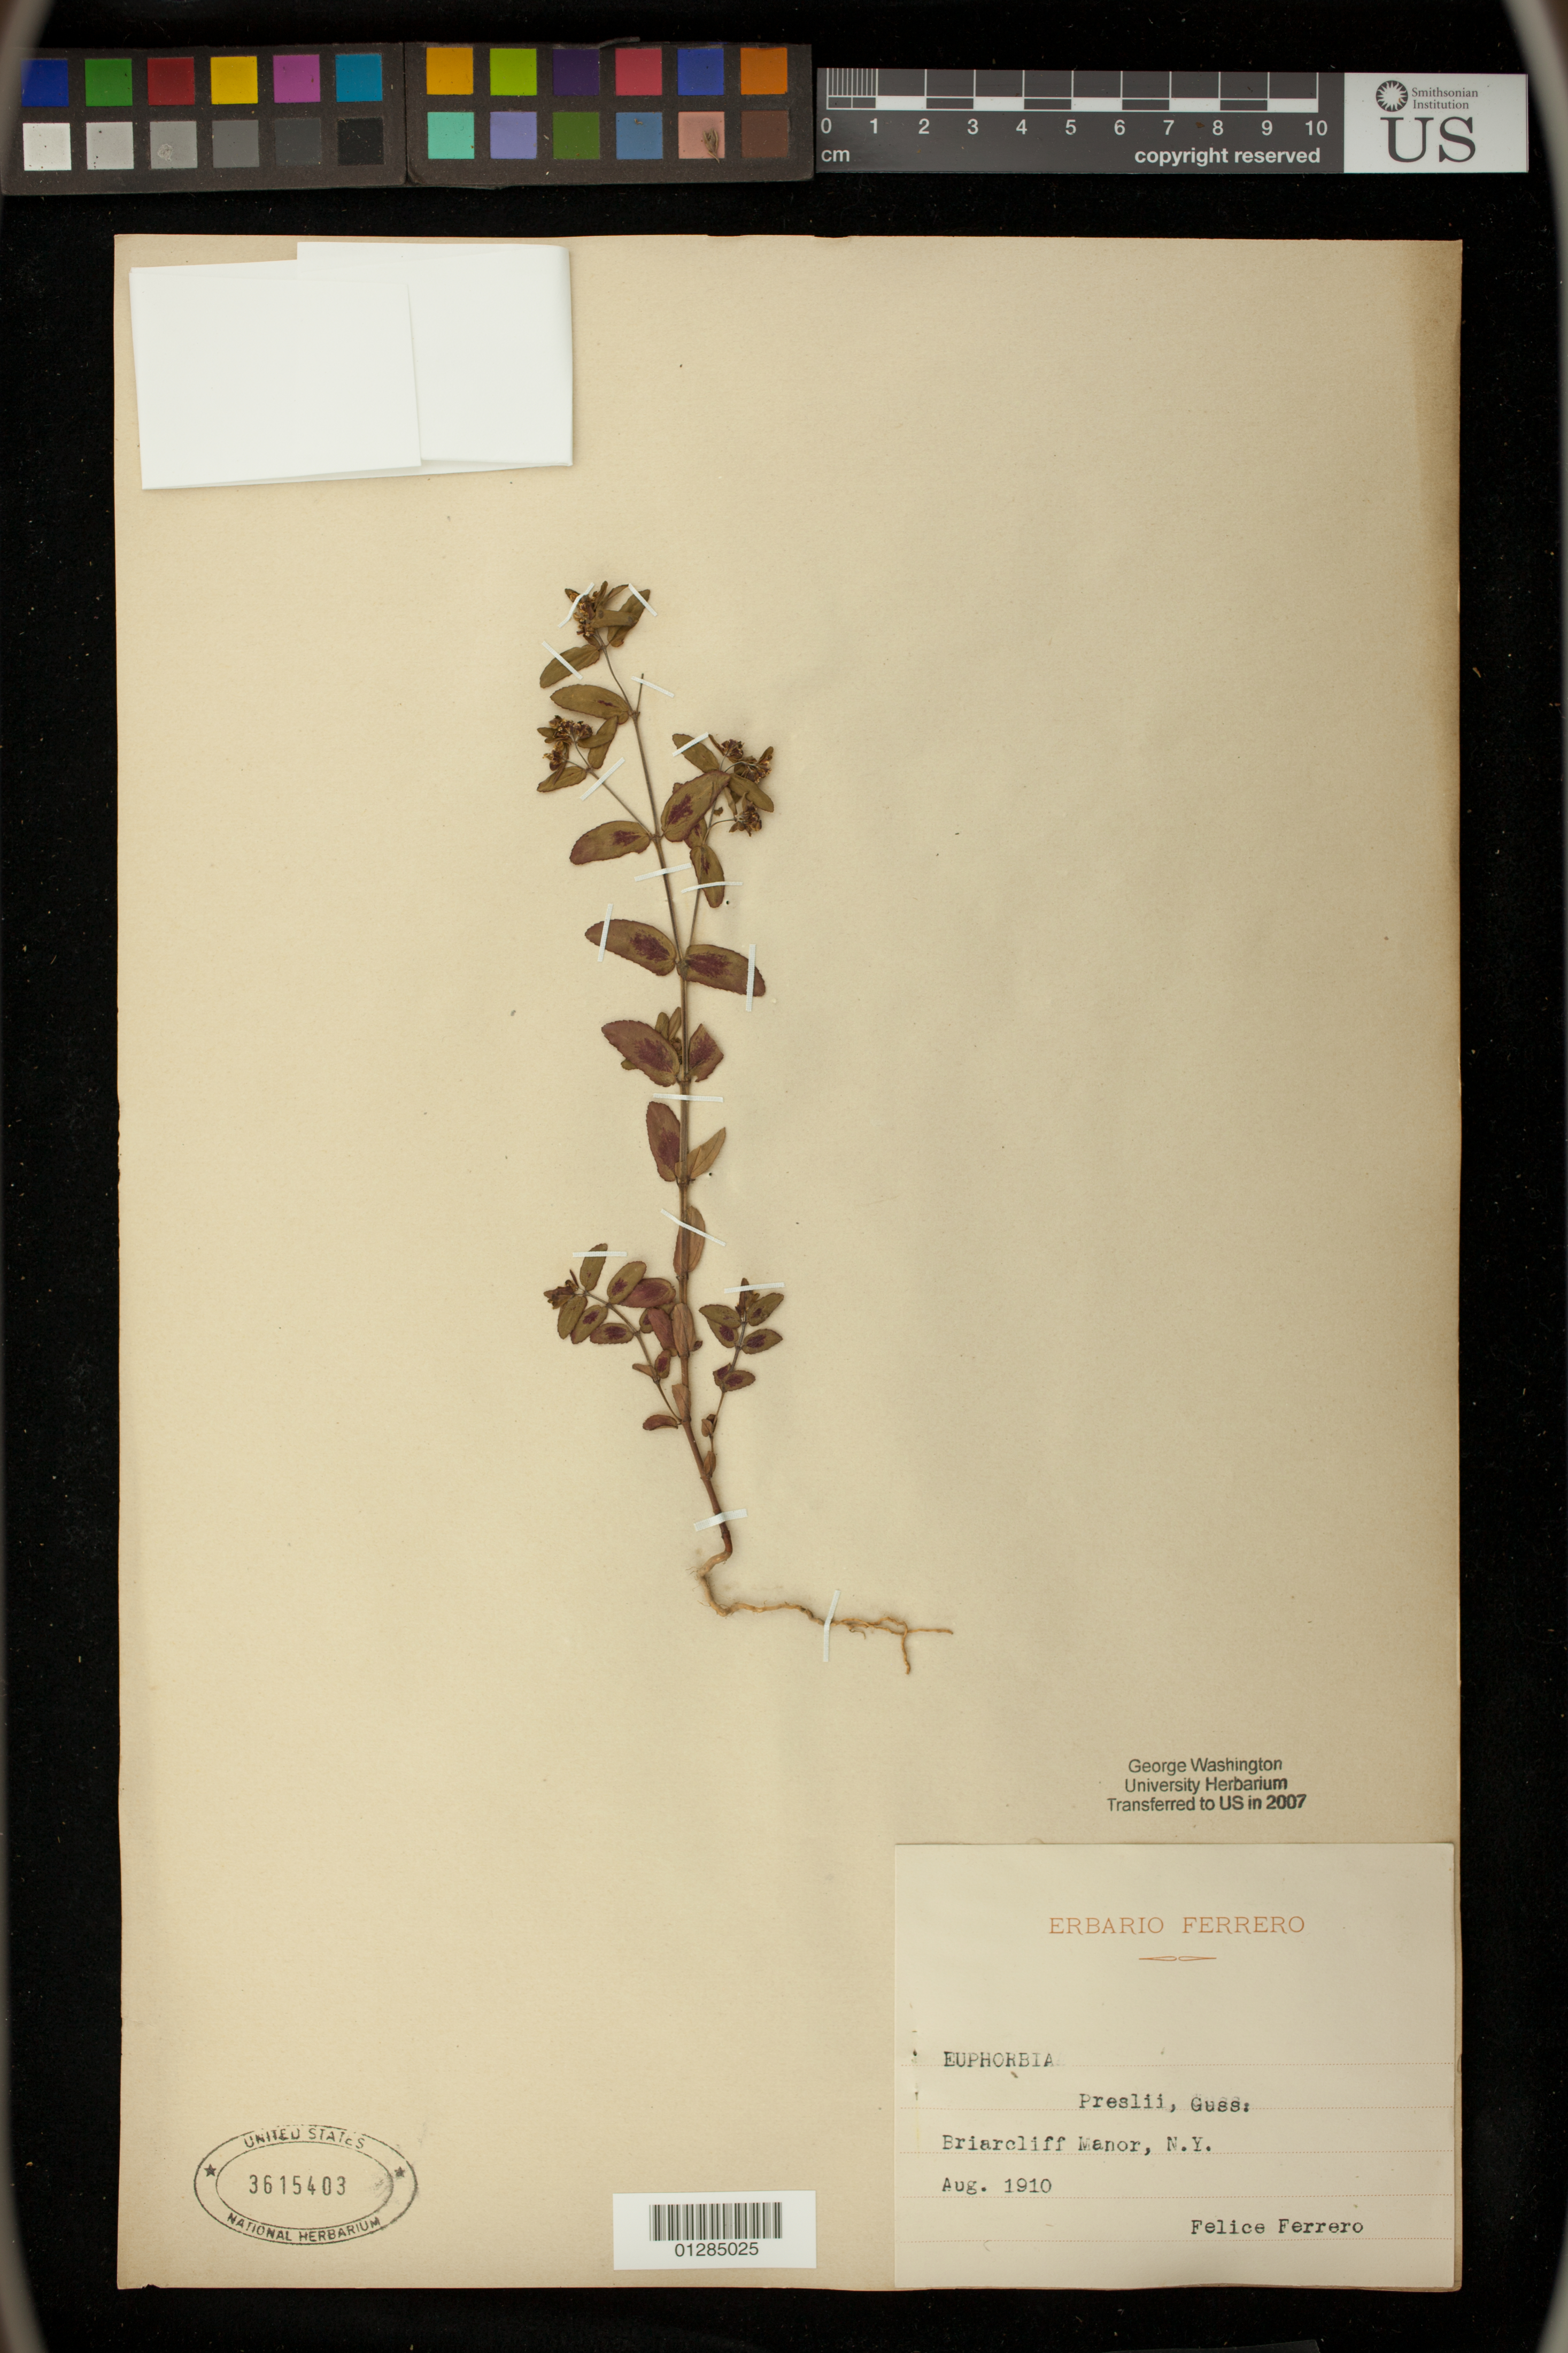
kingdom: Plantae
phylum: Tracheophyta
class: Magnoliopsida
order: Malpighiales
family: Euphorbiaceae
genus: Euphorbia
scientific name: Euphorbia sp.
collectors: F. Ferrero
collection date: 1910-08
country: United States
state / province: New York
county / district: Westchester County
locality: Briarcliff Manor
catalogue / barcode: US 3615403